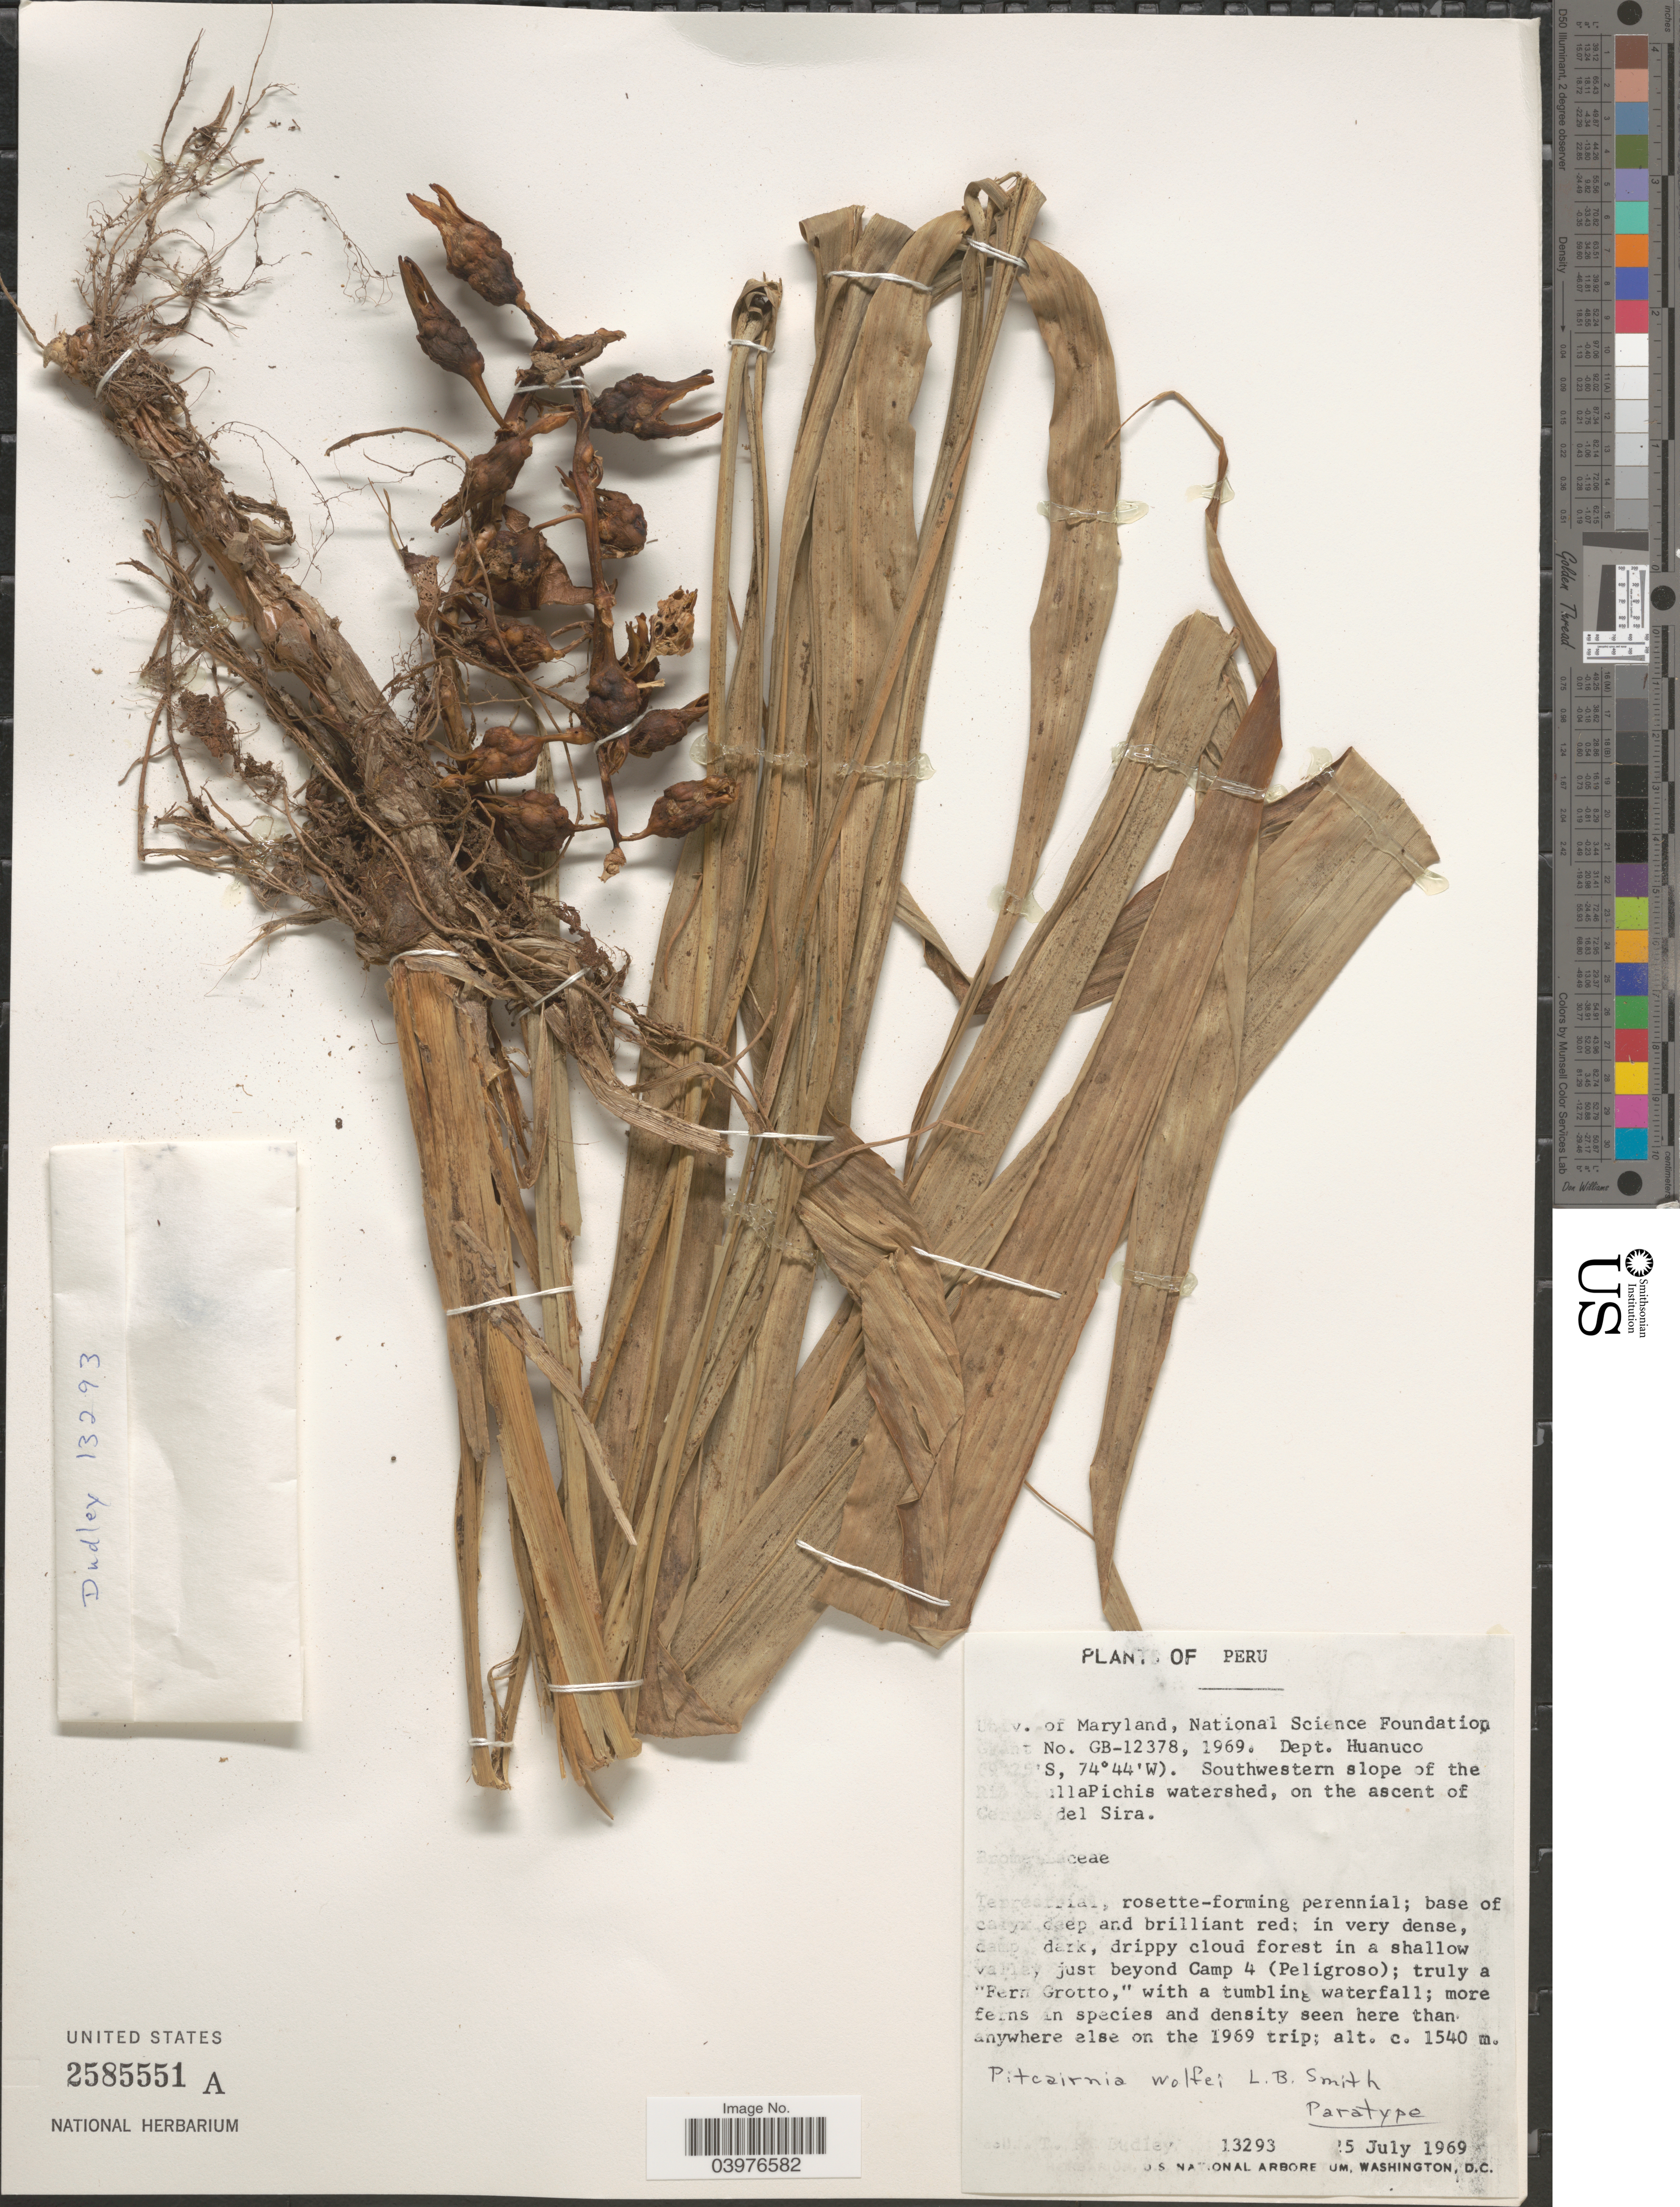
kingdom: Plantae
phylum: Tracheophyta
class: Liliopsida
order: Poales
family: Bromeliaceae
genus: Pitcairnia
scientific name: Pitcairnia wolfei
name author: L.B. Sm.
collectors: T. R. Dudley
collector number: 13293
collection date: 1969-07-25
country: Peru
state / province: Huánuco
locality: Southwestern slope of the Rio LlulaPichis watershed, on the ascent of Cerros del Sira, in a shallow valley just beyond Camp 4 (Peligroso), Dept. Huánuco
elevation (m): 1540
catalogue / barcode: US 2585551A